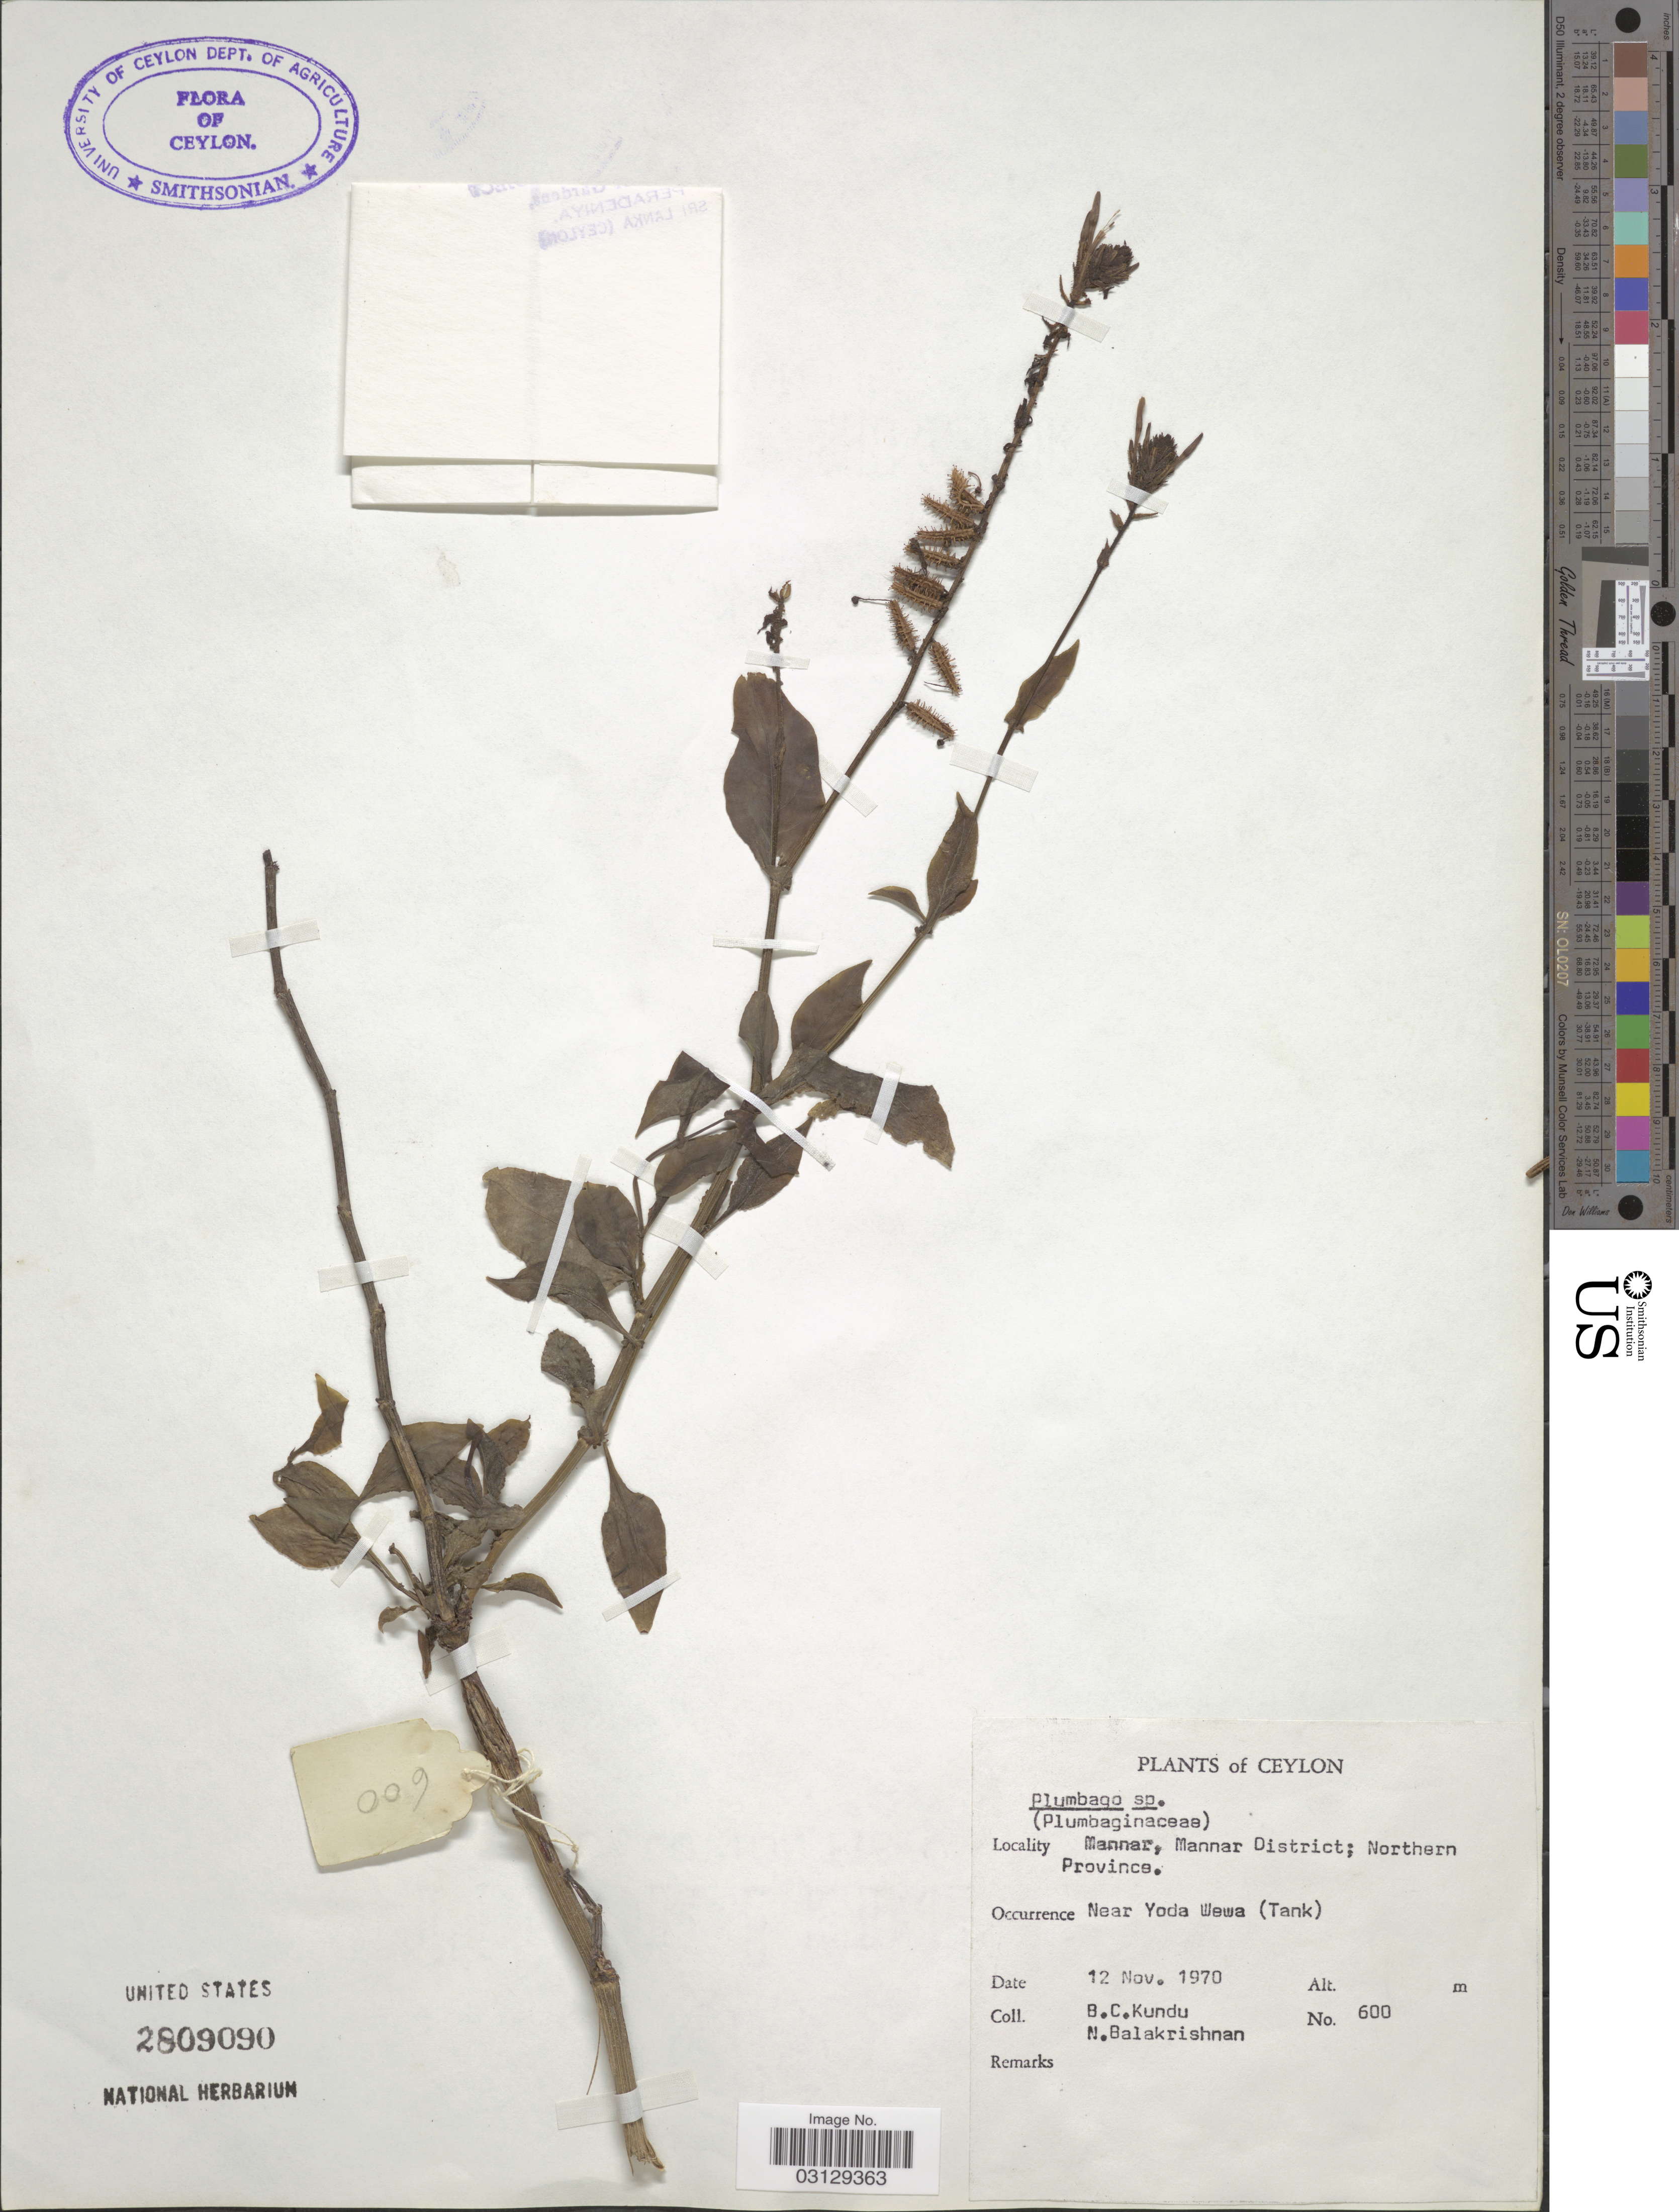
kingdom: Plantae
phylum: Tracheophyta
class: Magnoliopsida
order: Caryophyllales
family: Plumbaginaceae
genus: Plumbago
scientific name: Plumbago sp.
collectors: B. C. Kundu & N. Balakrishnan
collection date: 1970-11-12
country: Sri Lanka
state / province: Northern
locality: Ceylon. Mannar, Mannar District. Near Yoda Wewa (Tank).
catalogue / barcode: US 2809090